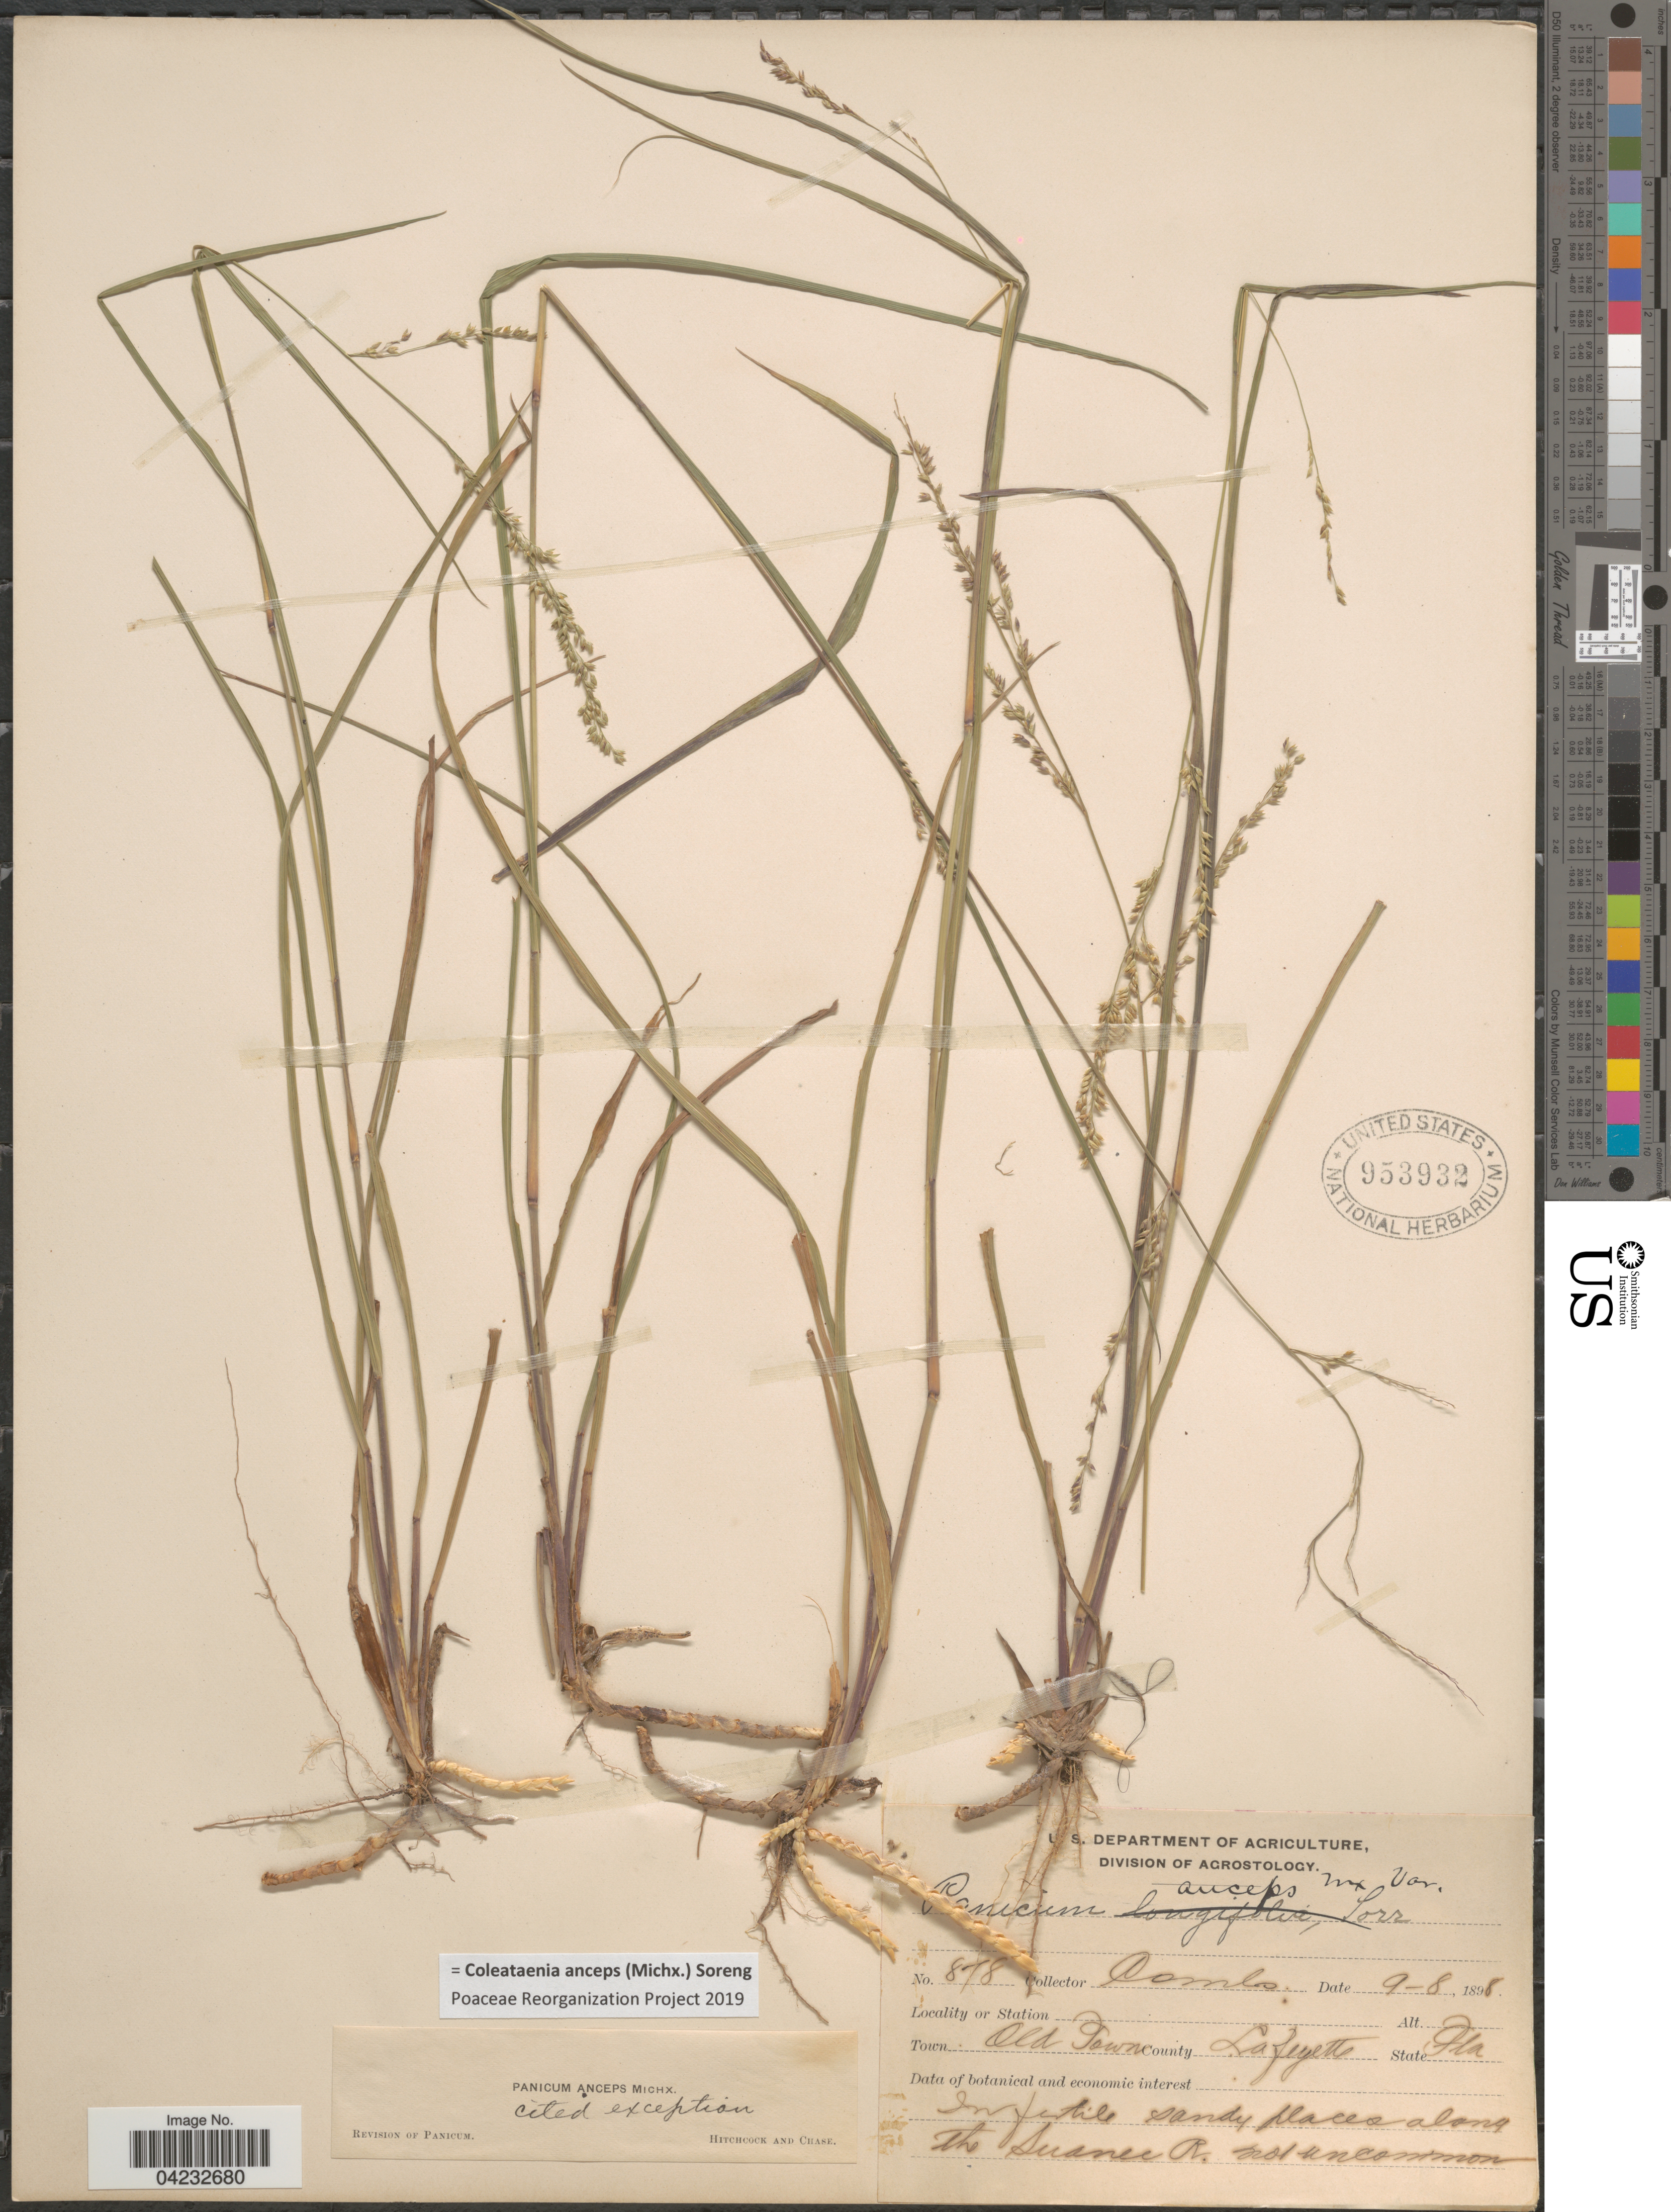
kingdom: Plantae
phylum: Tracheophyta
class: Liliopsida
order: Poales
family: Poaceae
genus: Coleataenia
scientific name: Coleataenia anceps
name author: (Michx.) Soreng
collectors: -. Combs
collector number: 878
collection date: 1898-09-08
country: United States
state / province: Florida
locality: Town Old Town. County Lafeyette. Along the Suanee R.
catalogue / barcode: US 953932